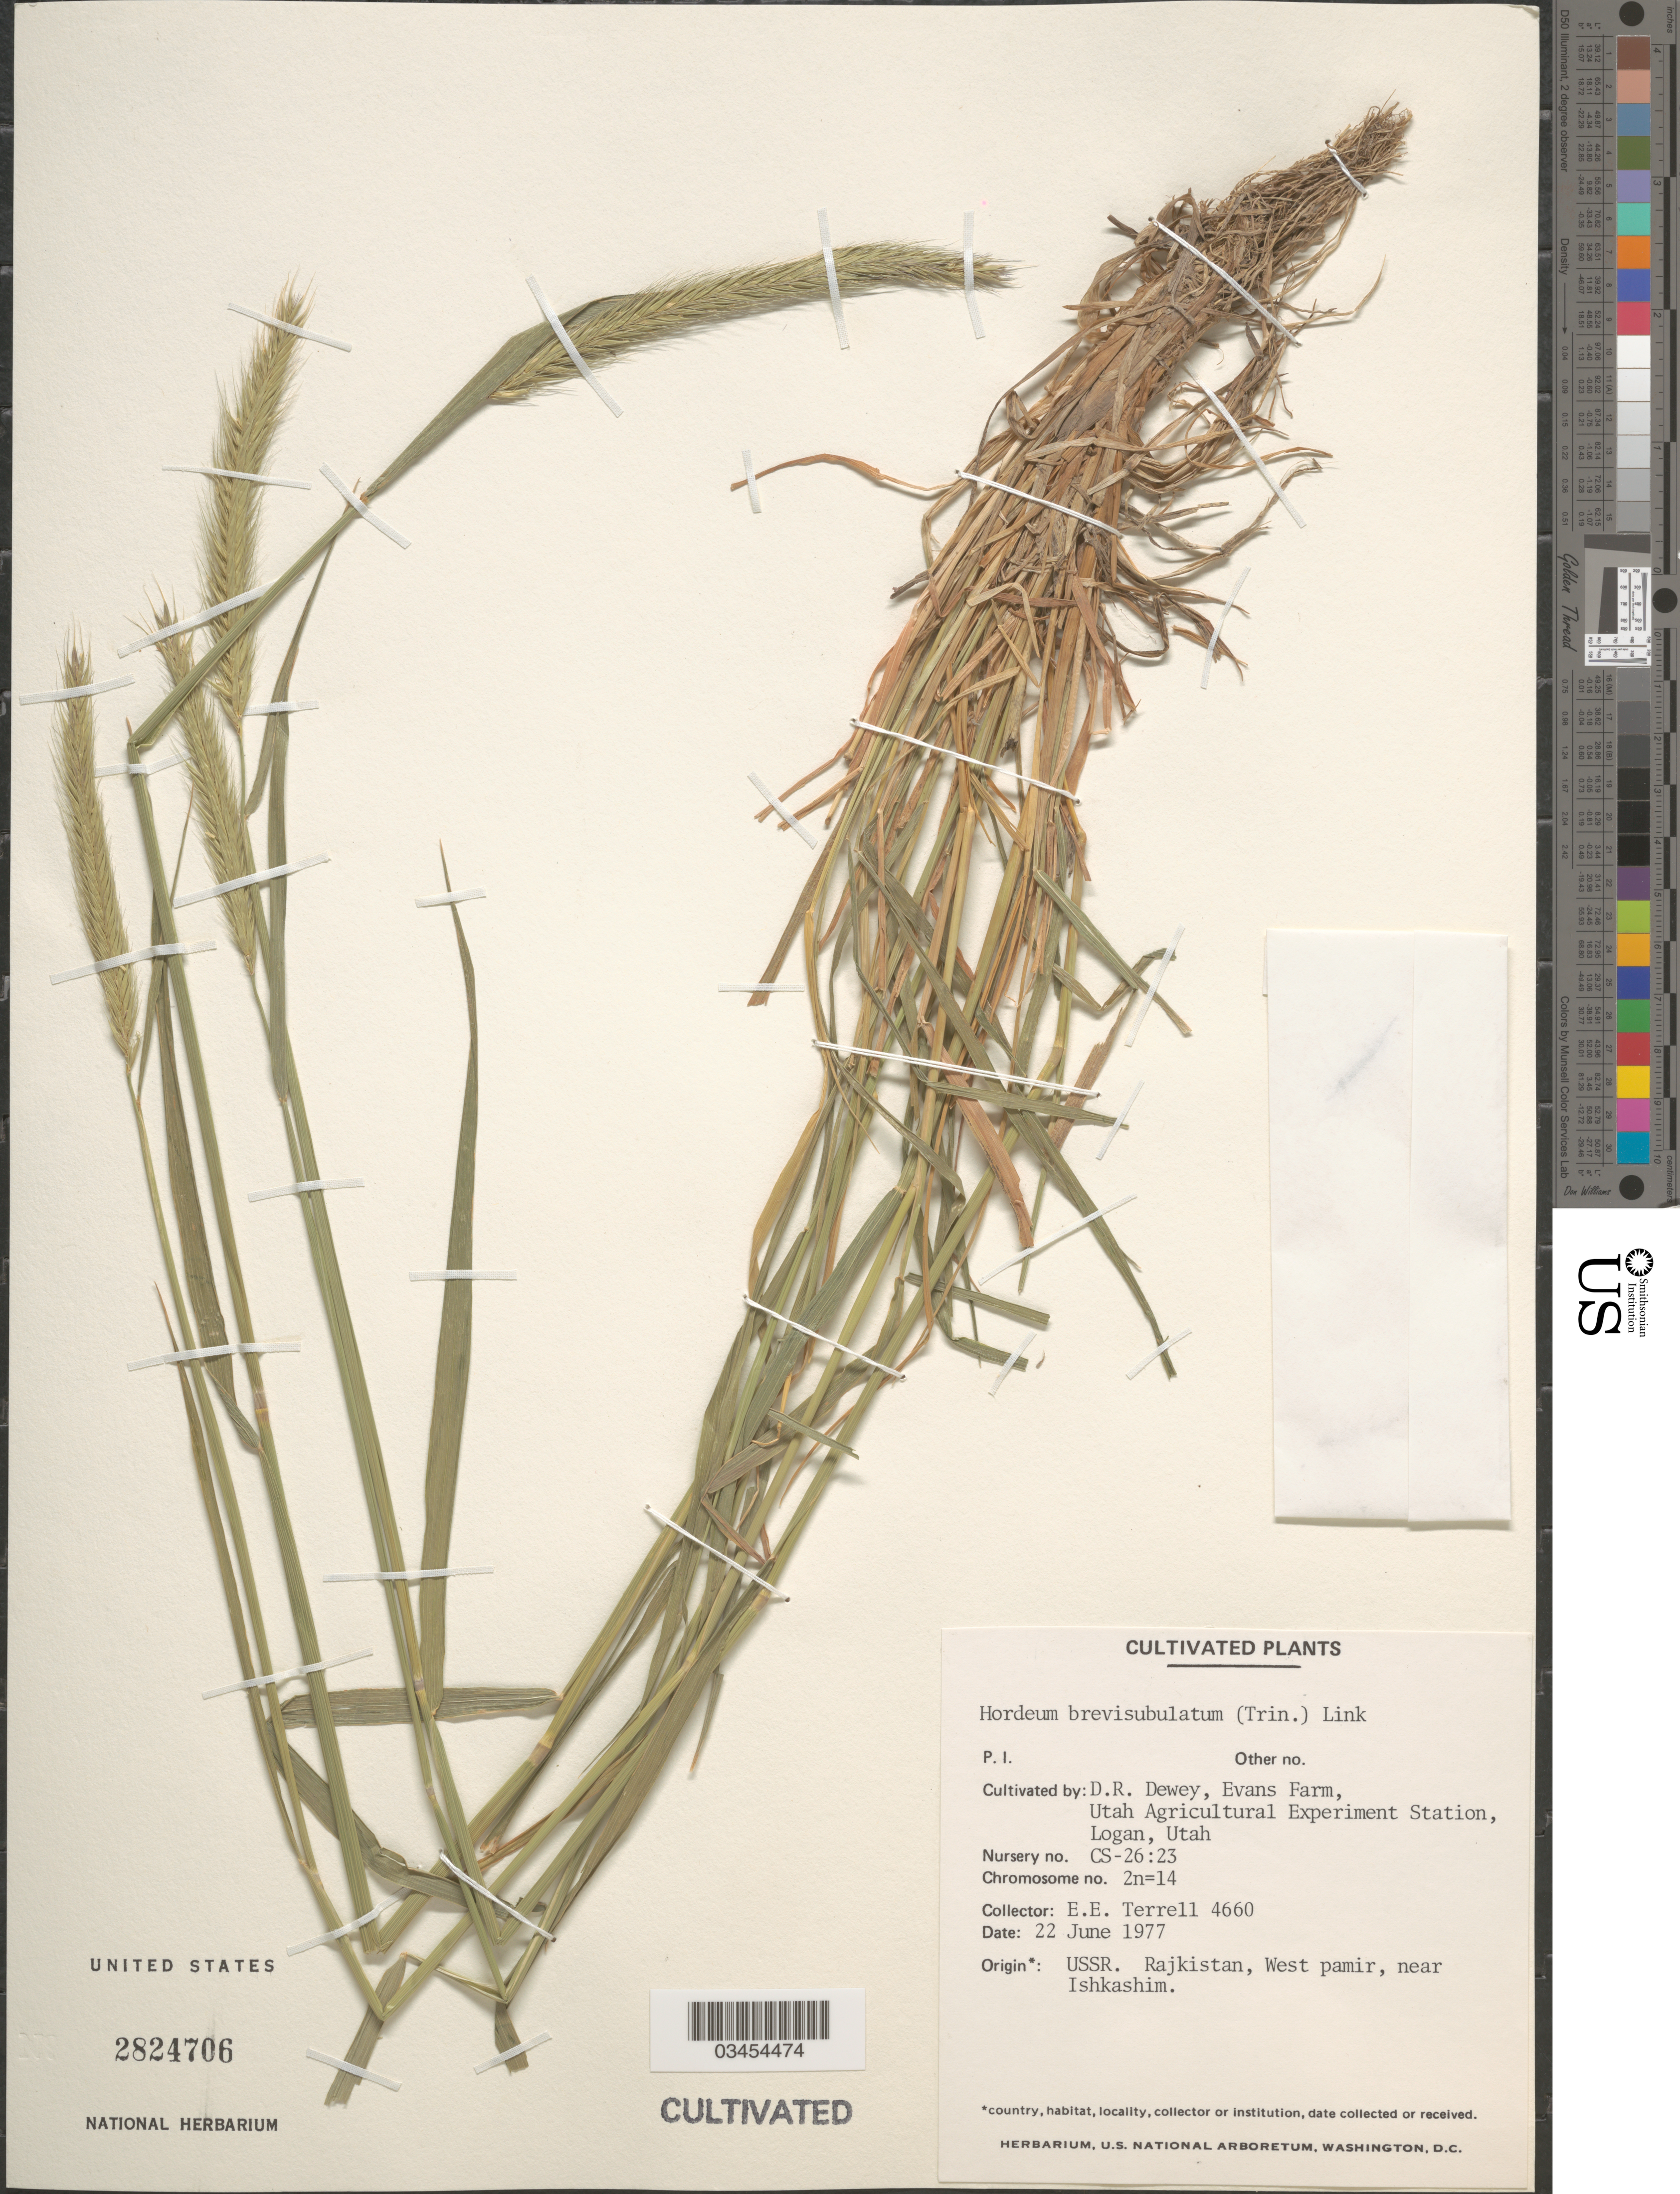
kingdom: Plantae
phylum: Tracheophyta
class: Liliopsida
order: Poales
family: Poaceae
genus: Hordeum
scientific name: Hordeum brevisubulatum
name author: (Trin.) Link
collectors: D. Dewey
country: United States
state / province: Utah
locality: Evans Farm, Utah Agricultural Experiment Station, Logan. Nursery no. CS-26:23.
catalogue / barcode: US 2824706